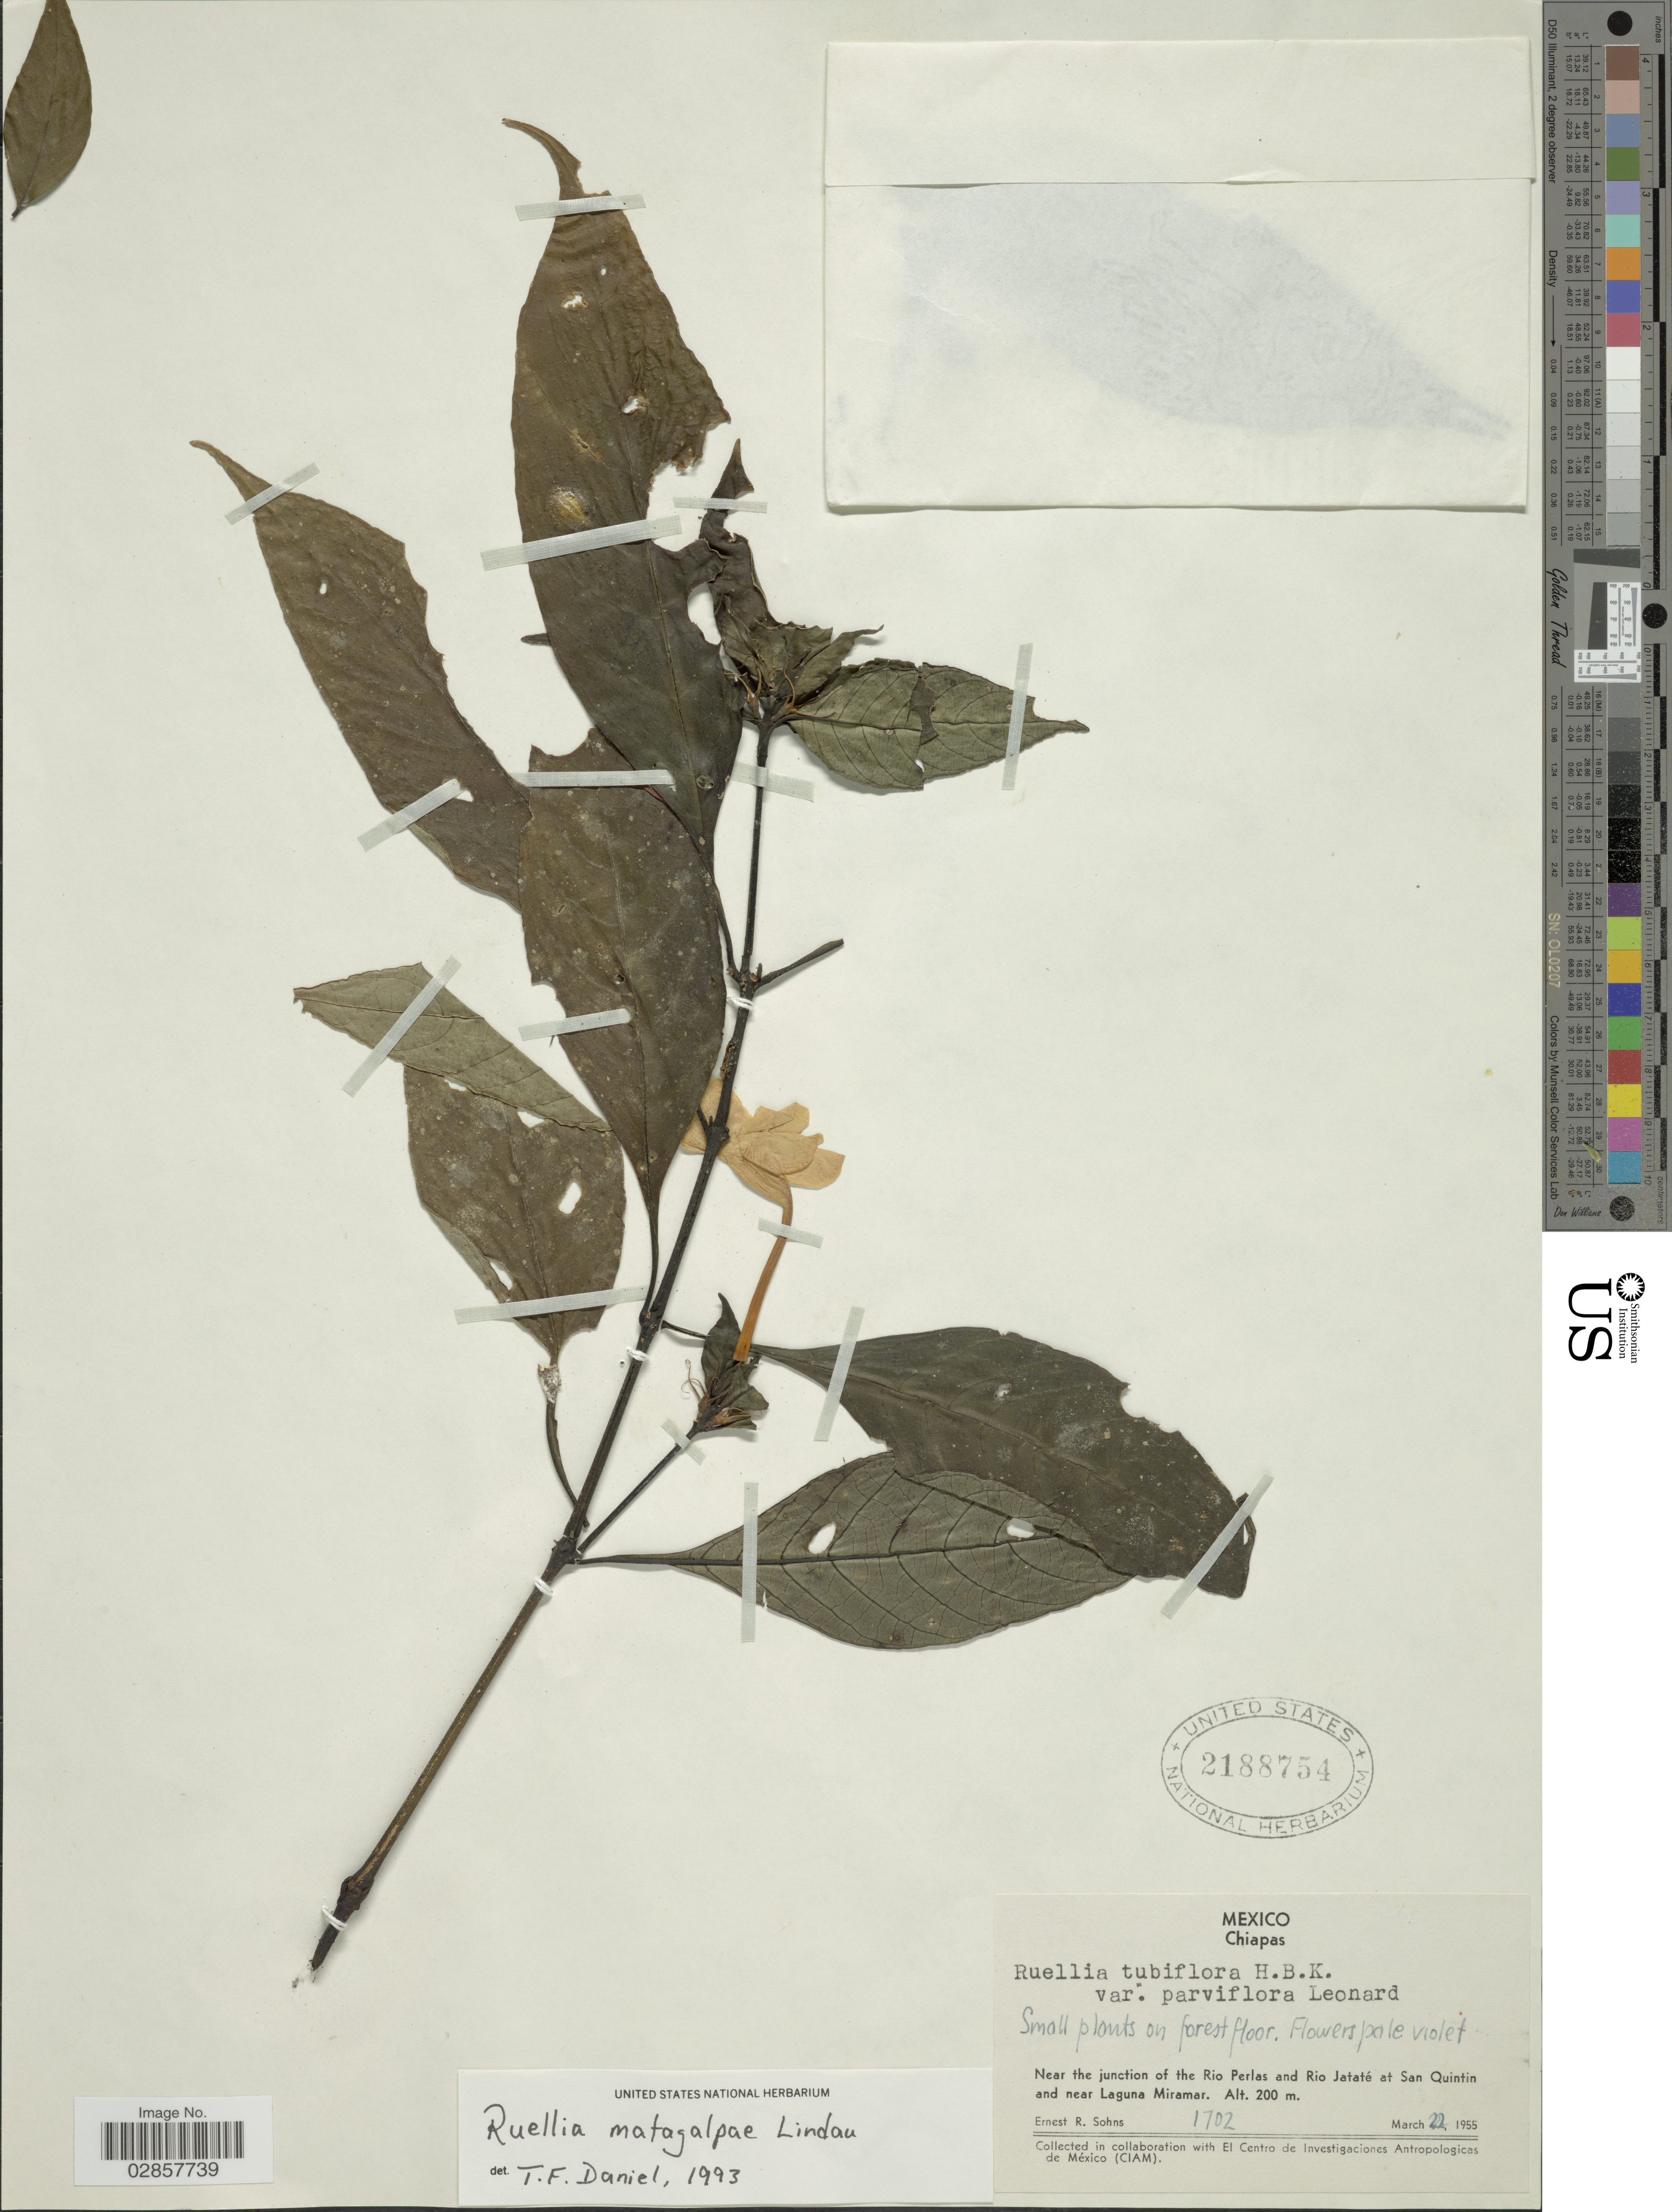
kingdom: Plantae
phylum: Tracheophyta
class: Magnoliopsida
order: Lamiales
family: Acanthaceae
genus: Ruellia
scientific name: Ruellia matagalpae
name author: Lindau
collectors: E. R. Sohns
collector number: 1702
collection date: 1955-03-22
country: Mexico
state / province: Chiapas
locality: Near the junction of the Rio Perlas and Rio Jataté at San Quintin and near Laguna Miramar.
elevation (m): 200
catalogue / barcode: US 2188754